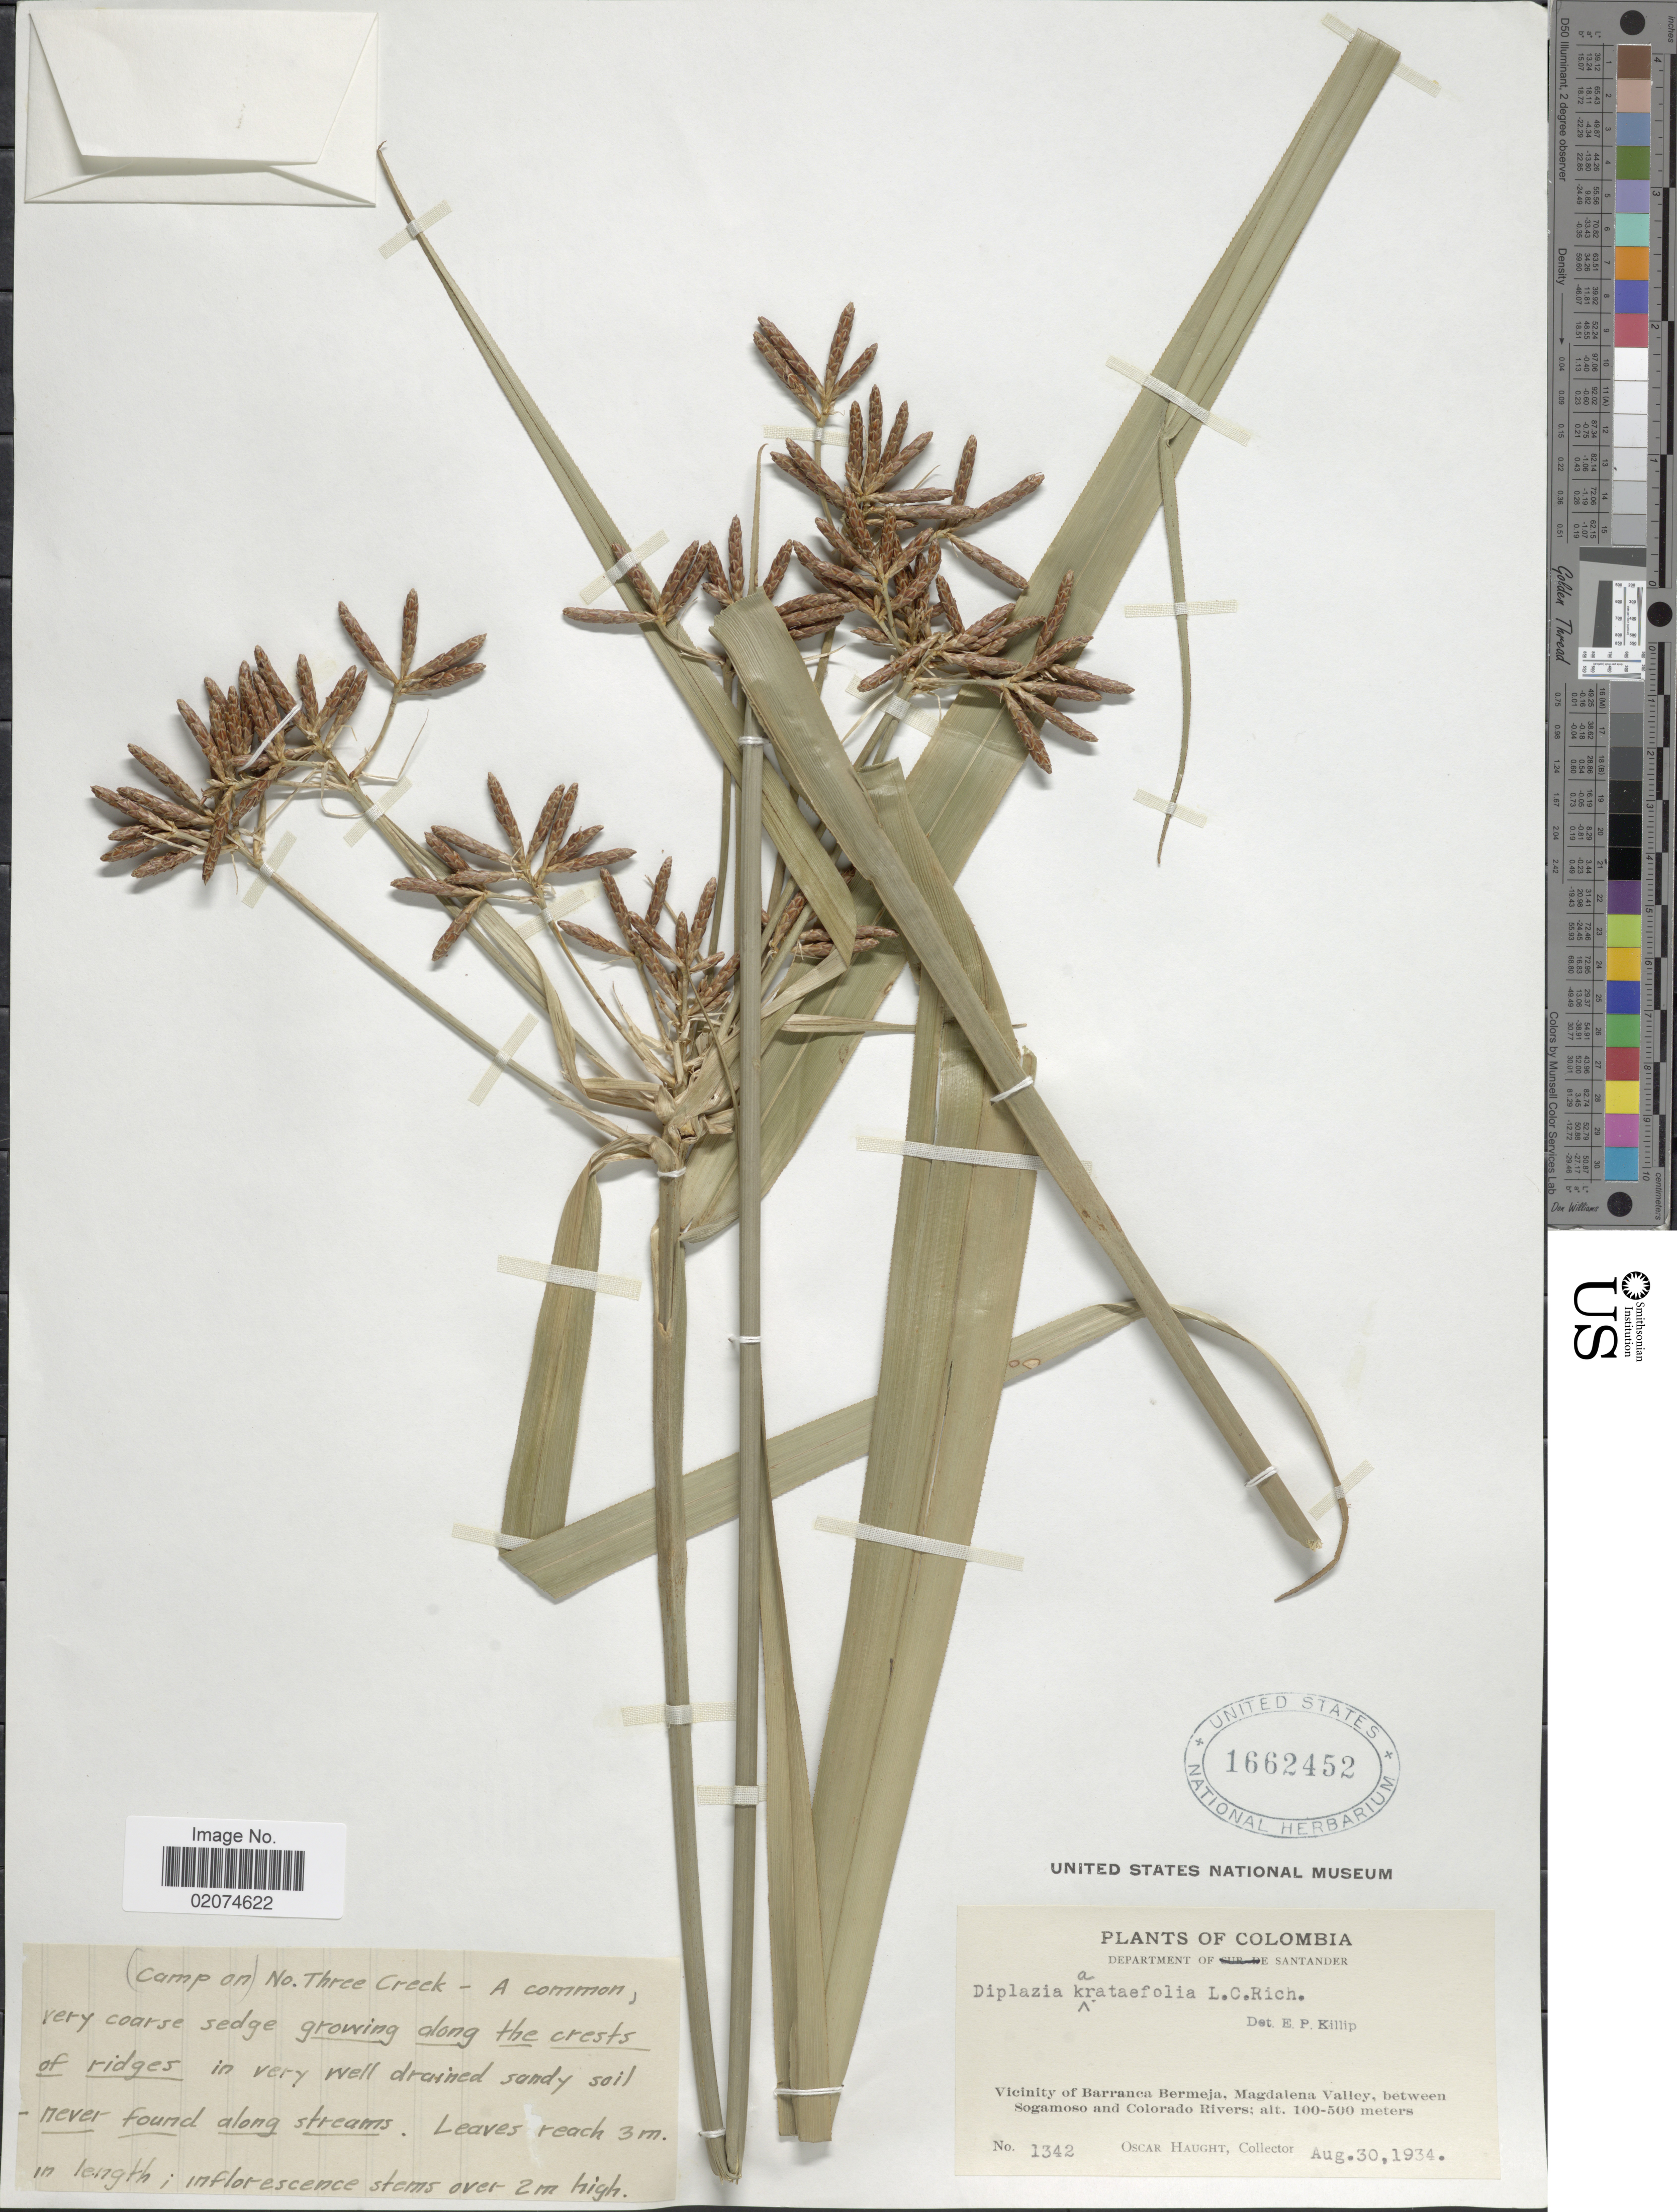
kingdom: Plantae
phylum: Tracheophyta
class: Liliopsida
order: Poales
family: Cyperaceae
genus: Diplasia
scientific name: Diplasia karatifolia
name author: Rich.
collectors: O. Haught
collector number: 1342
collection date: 1934-08-30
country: Colombia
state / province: Santander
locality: Santander. Vicinity of Barranca Bermeja. Magdalena Valley, between Sogamoso and Colorado Rivers.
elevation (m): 100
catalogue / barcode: US 1662452